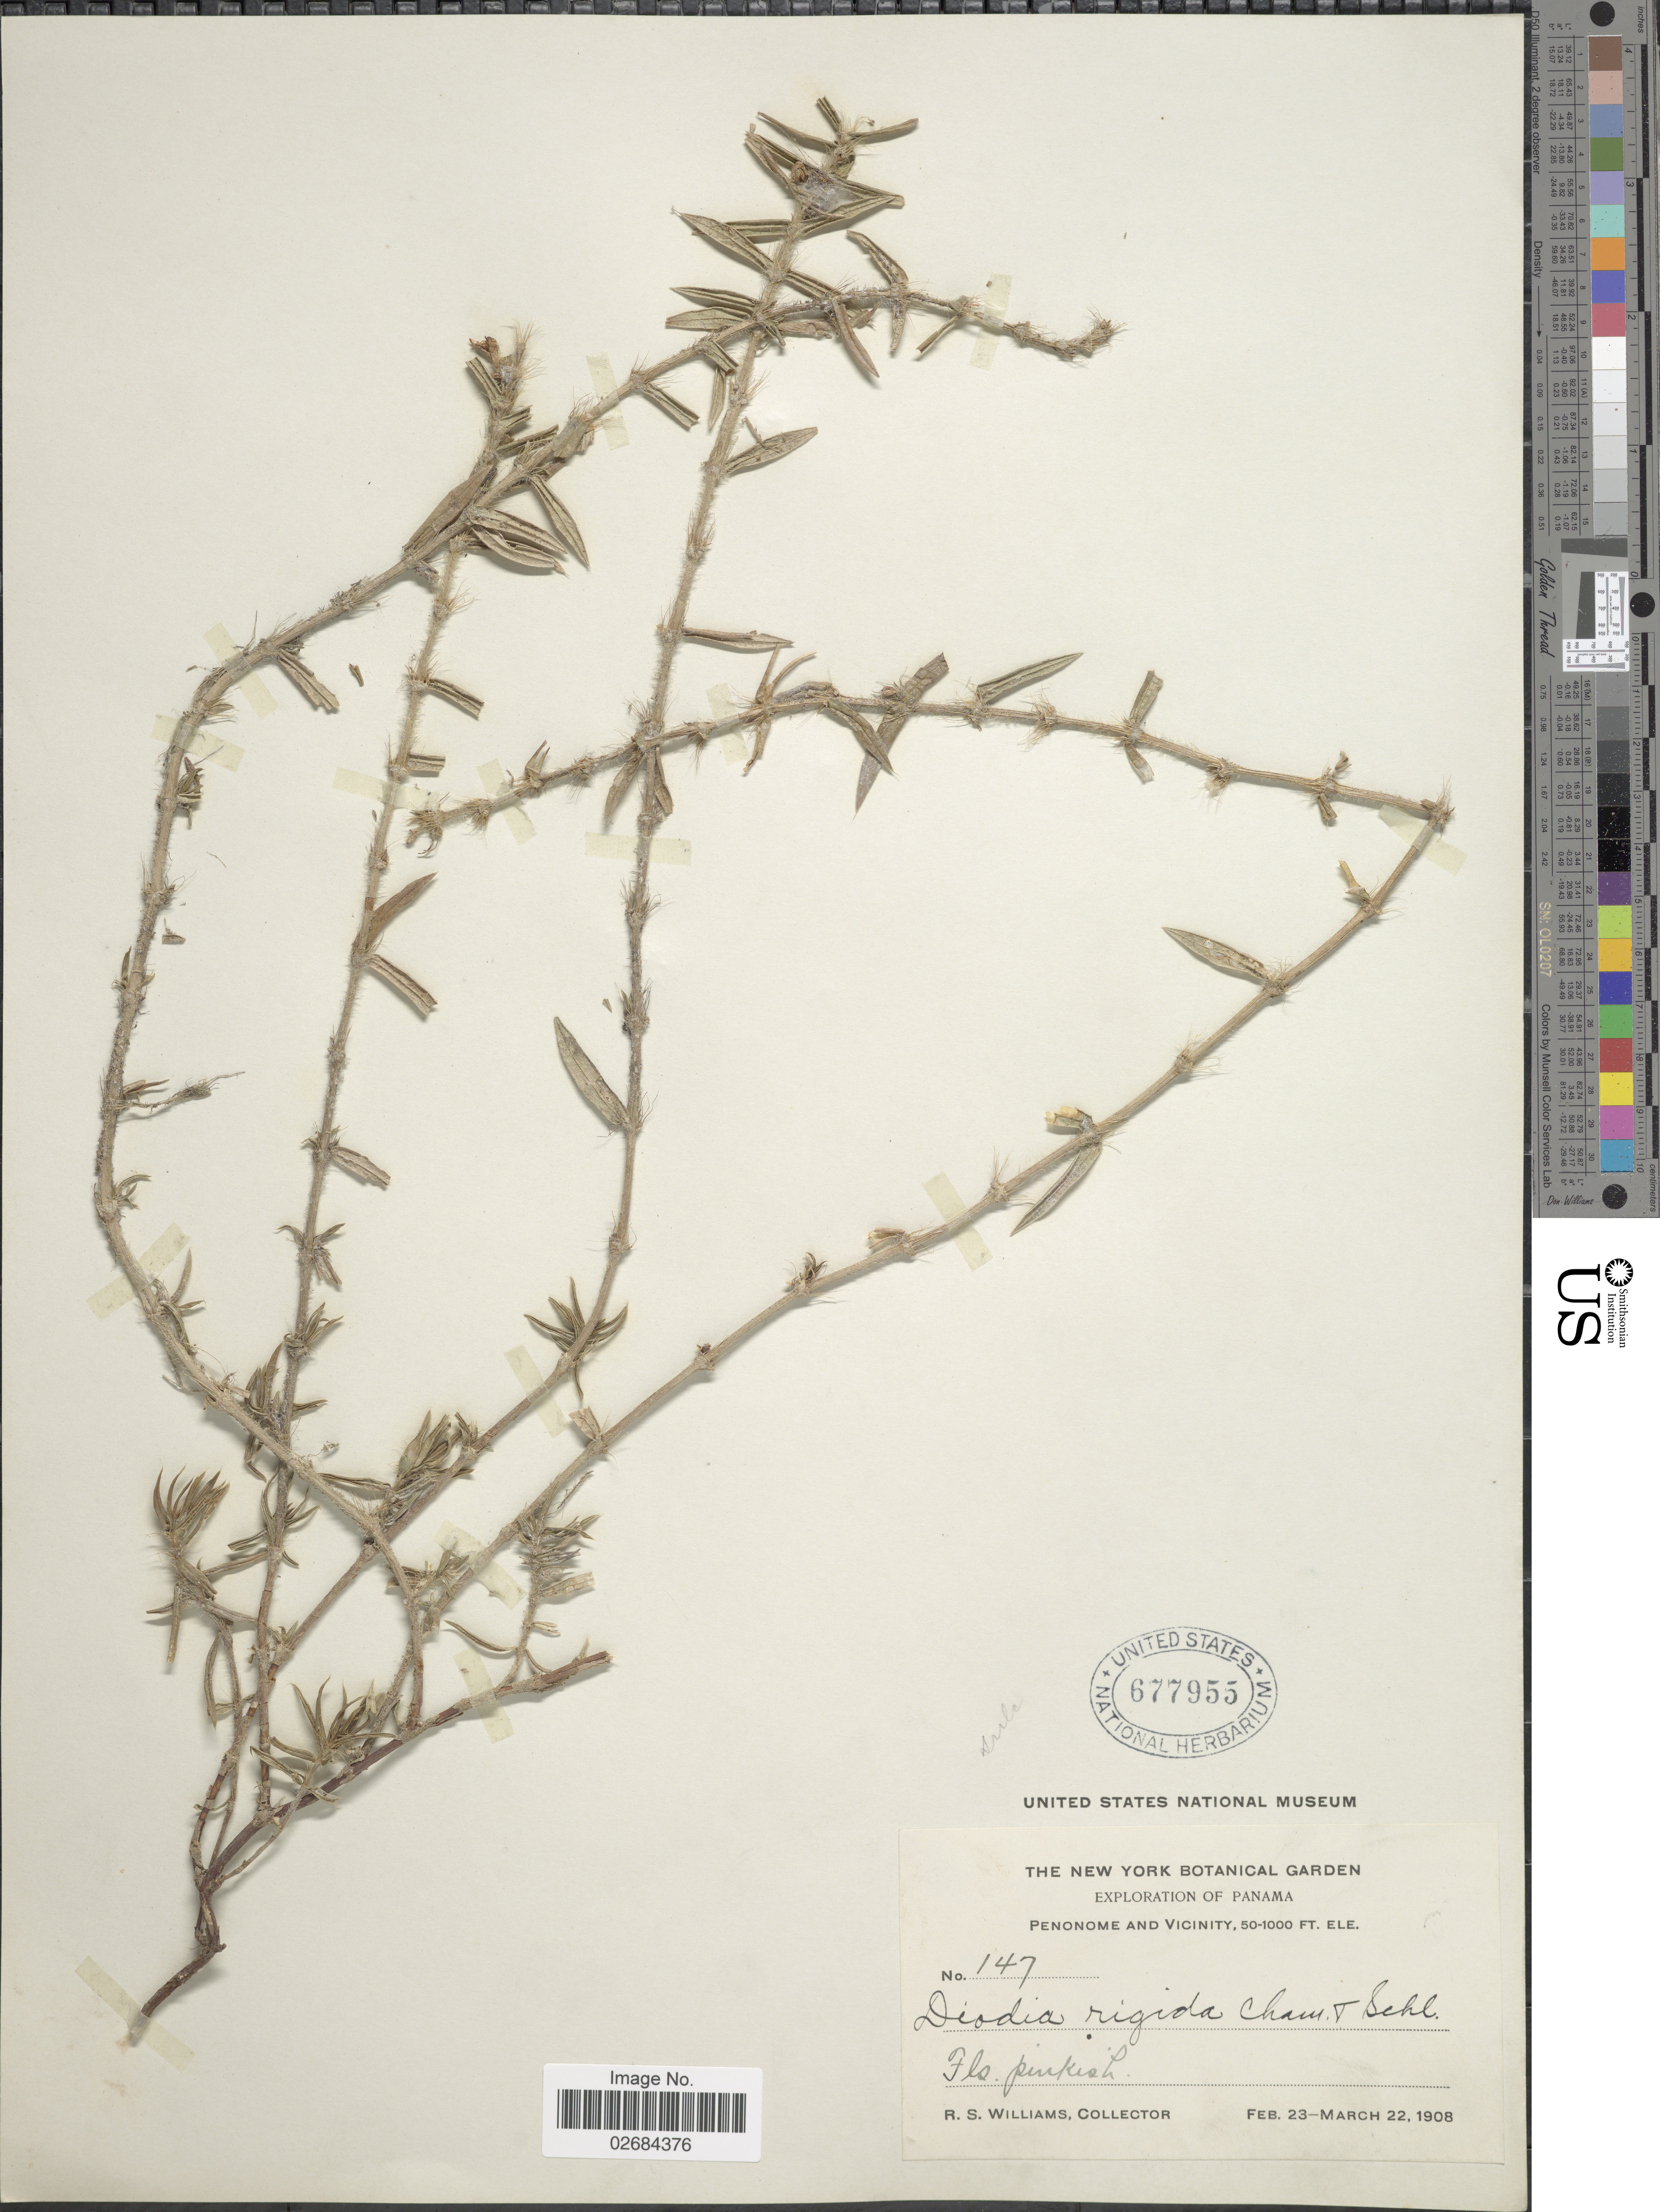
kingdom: Plantae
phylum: Tracheophyta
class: Magnoliopsida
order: Gentianales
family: Rubiaceae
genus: Diodia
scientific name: Diodia rigida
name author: Cham. & Schltdl.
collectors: R. S. Williams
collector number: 147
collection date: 1908-02-23/1908-03-22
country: Panama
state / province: Coclé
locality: Penonome and Vicinity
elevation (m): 15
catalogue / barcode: US 677955